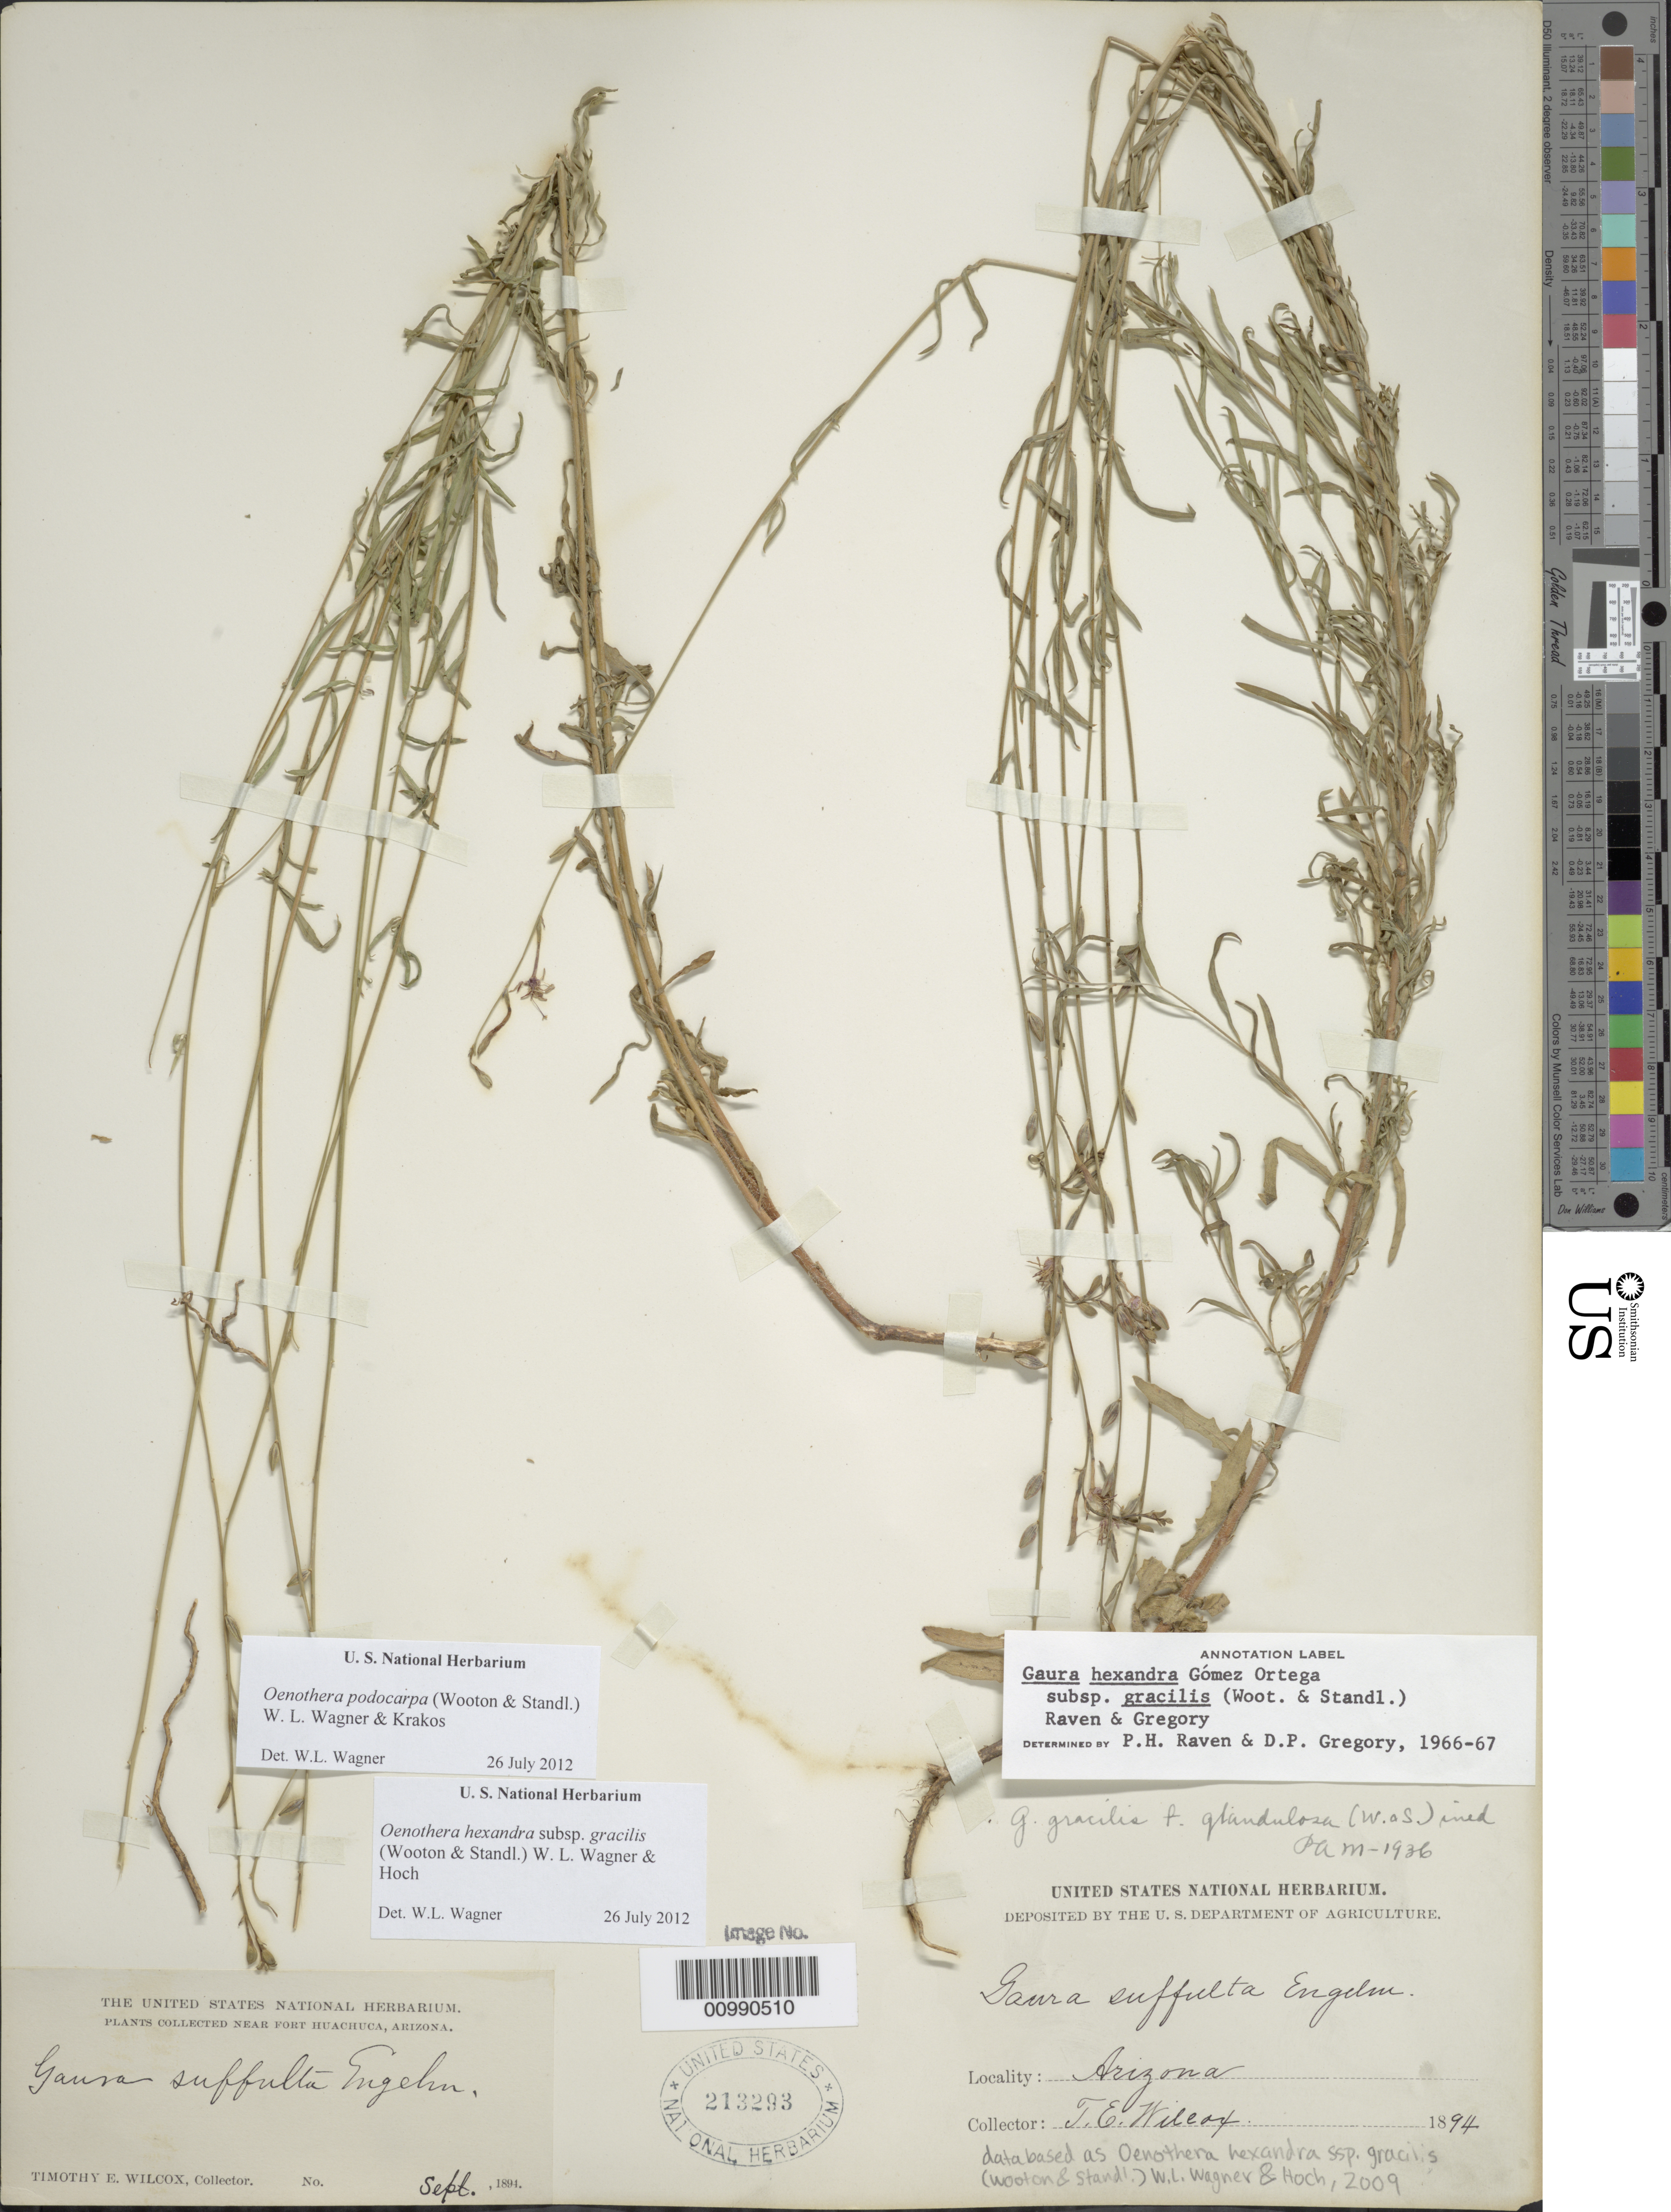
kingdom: Plantae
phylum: Tracheophyta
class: Magnoliopsida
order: Myrtales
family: Onagraceae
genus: Oenothera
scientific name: Oenothera podocarpa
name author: (Wooton & Standl.) Krakos & W.L. Wagner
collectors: T. E. Wilcox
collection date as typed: Sep 1894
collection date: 1894-09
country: United States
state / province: Arizona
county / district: Cochise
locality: Near Fort Huachuca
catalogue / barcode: US 213293